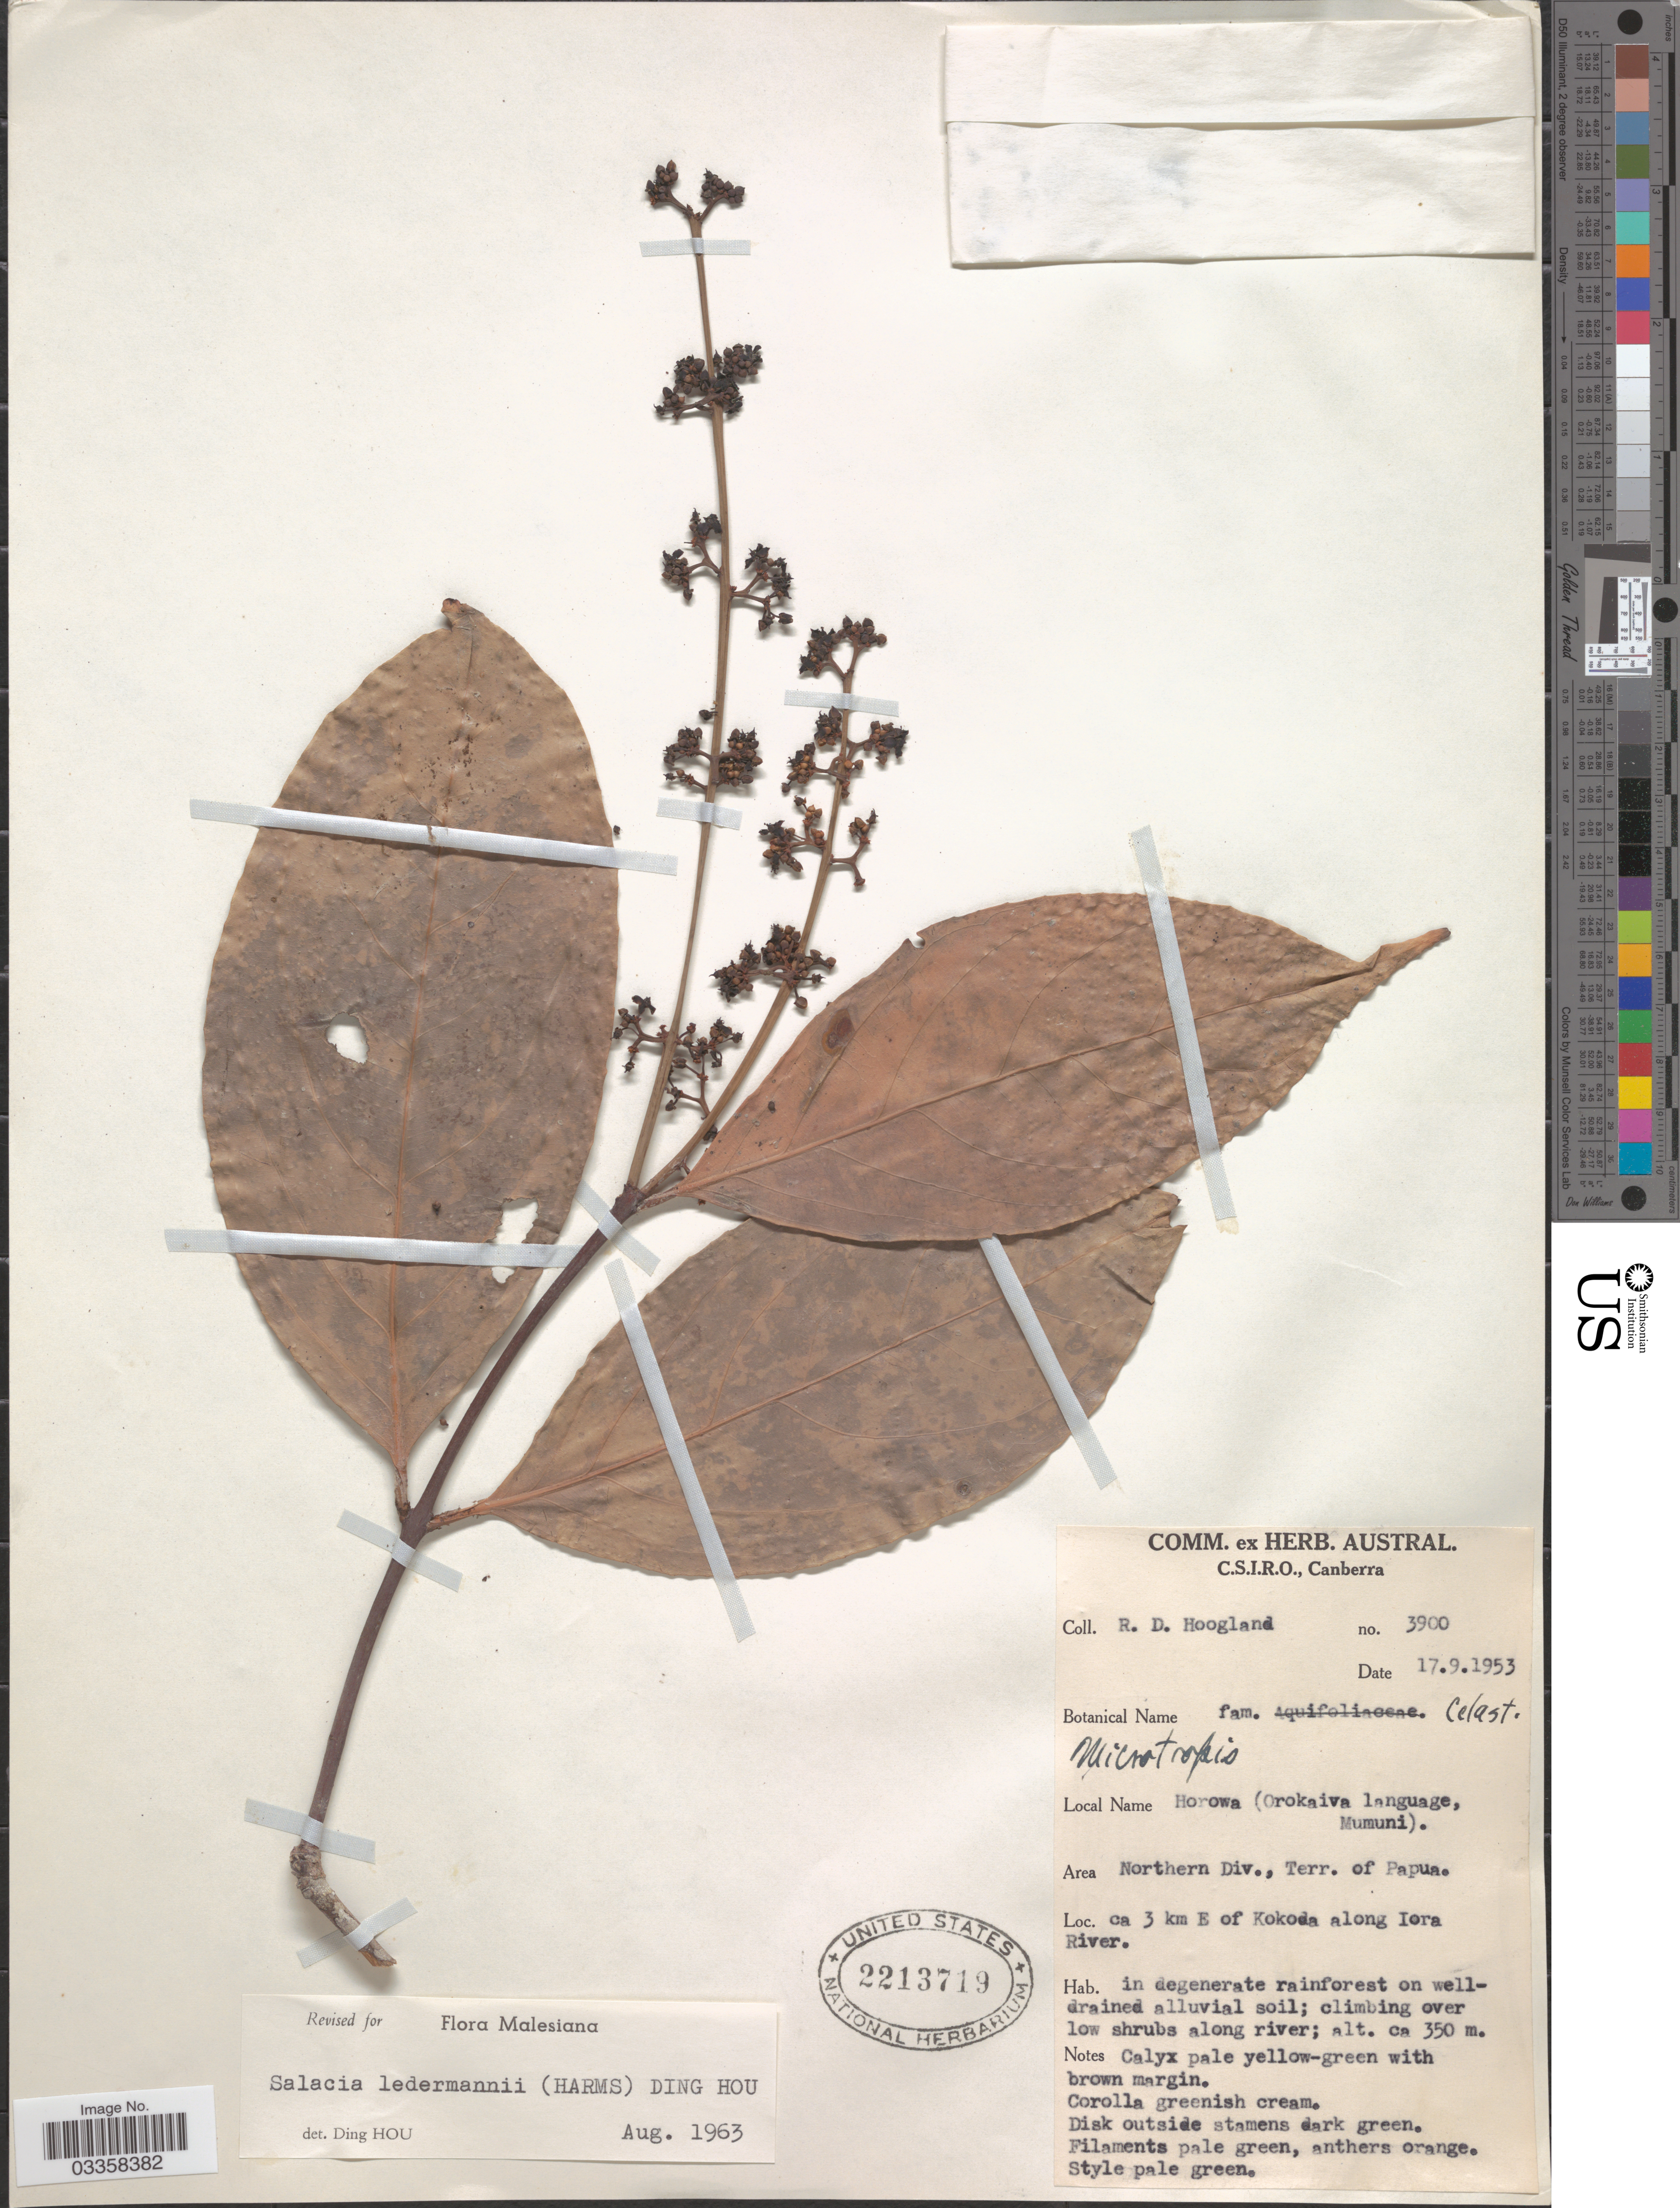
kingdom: Plantae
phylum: Tracheophyta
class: Magnoliopsida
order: Celastrales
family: Celastraceae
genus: Salacia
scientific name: Salacia ledermannii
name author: (Loes. ex Harms) Ding Hou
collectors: R. D. Hoogland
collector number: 3900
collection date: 1953-09-17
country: Papua New Guinea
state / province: Northern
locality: Area Northern Div., Terr. of Papua. ca. 3 km E of Kokoda along Iora River.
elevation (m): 350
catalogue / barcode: US 2213719